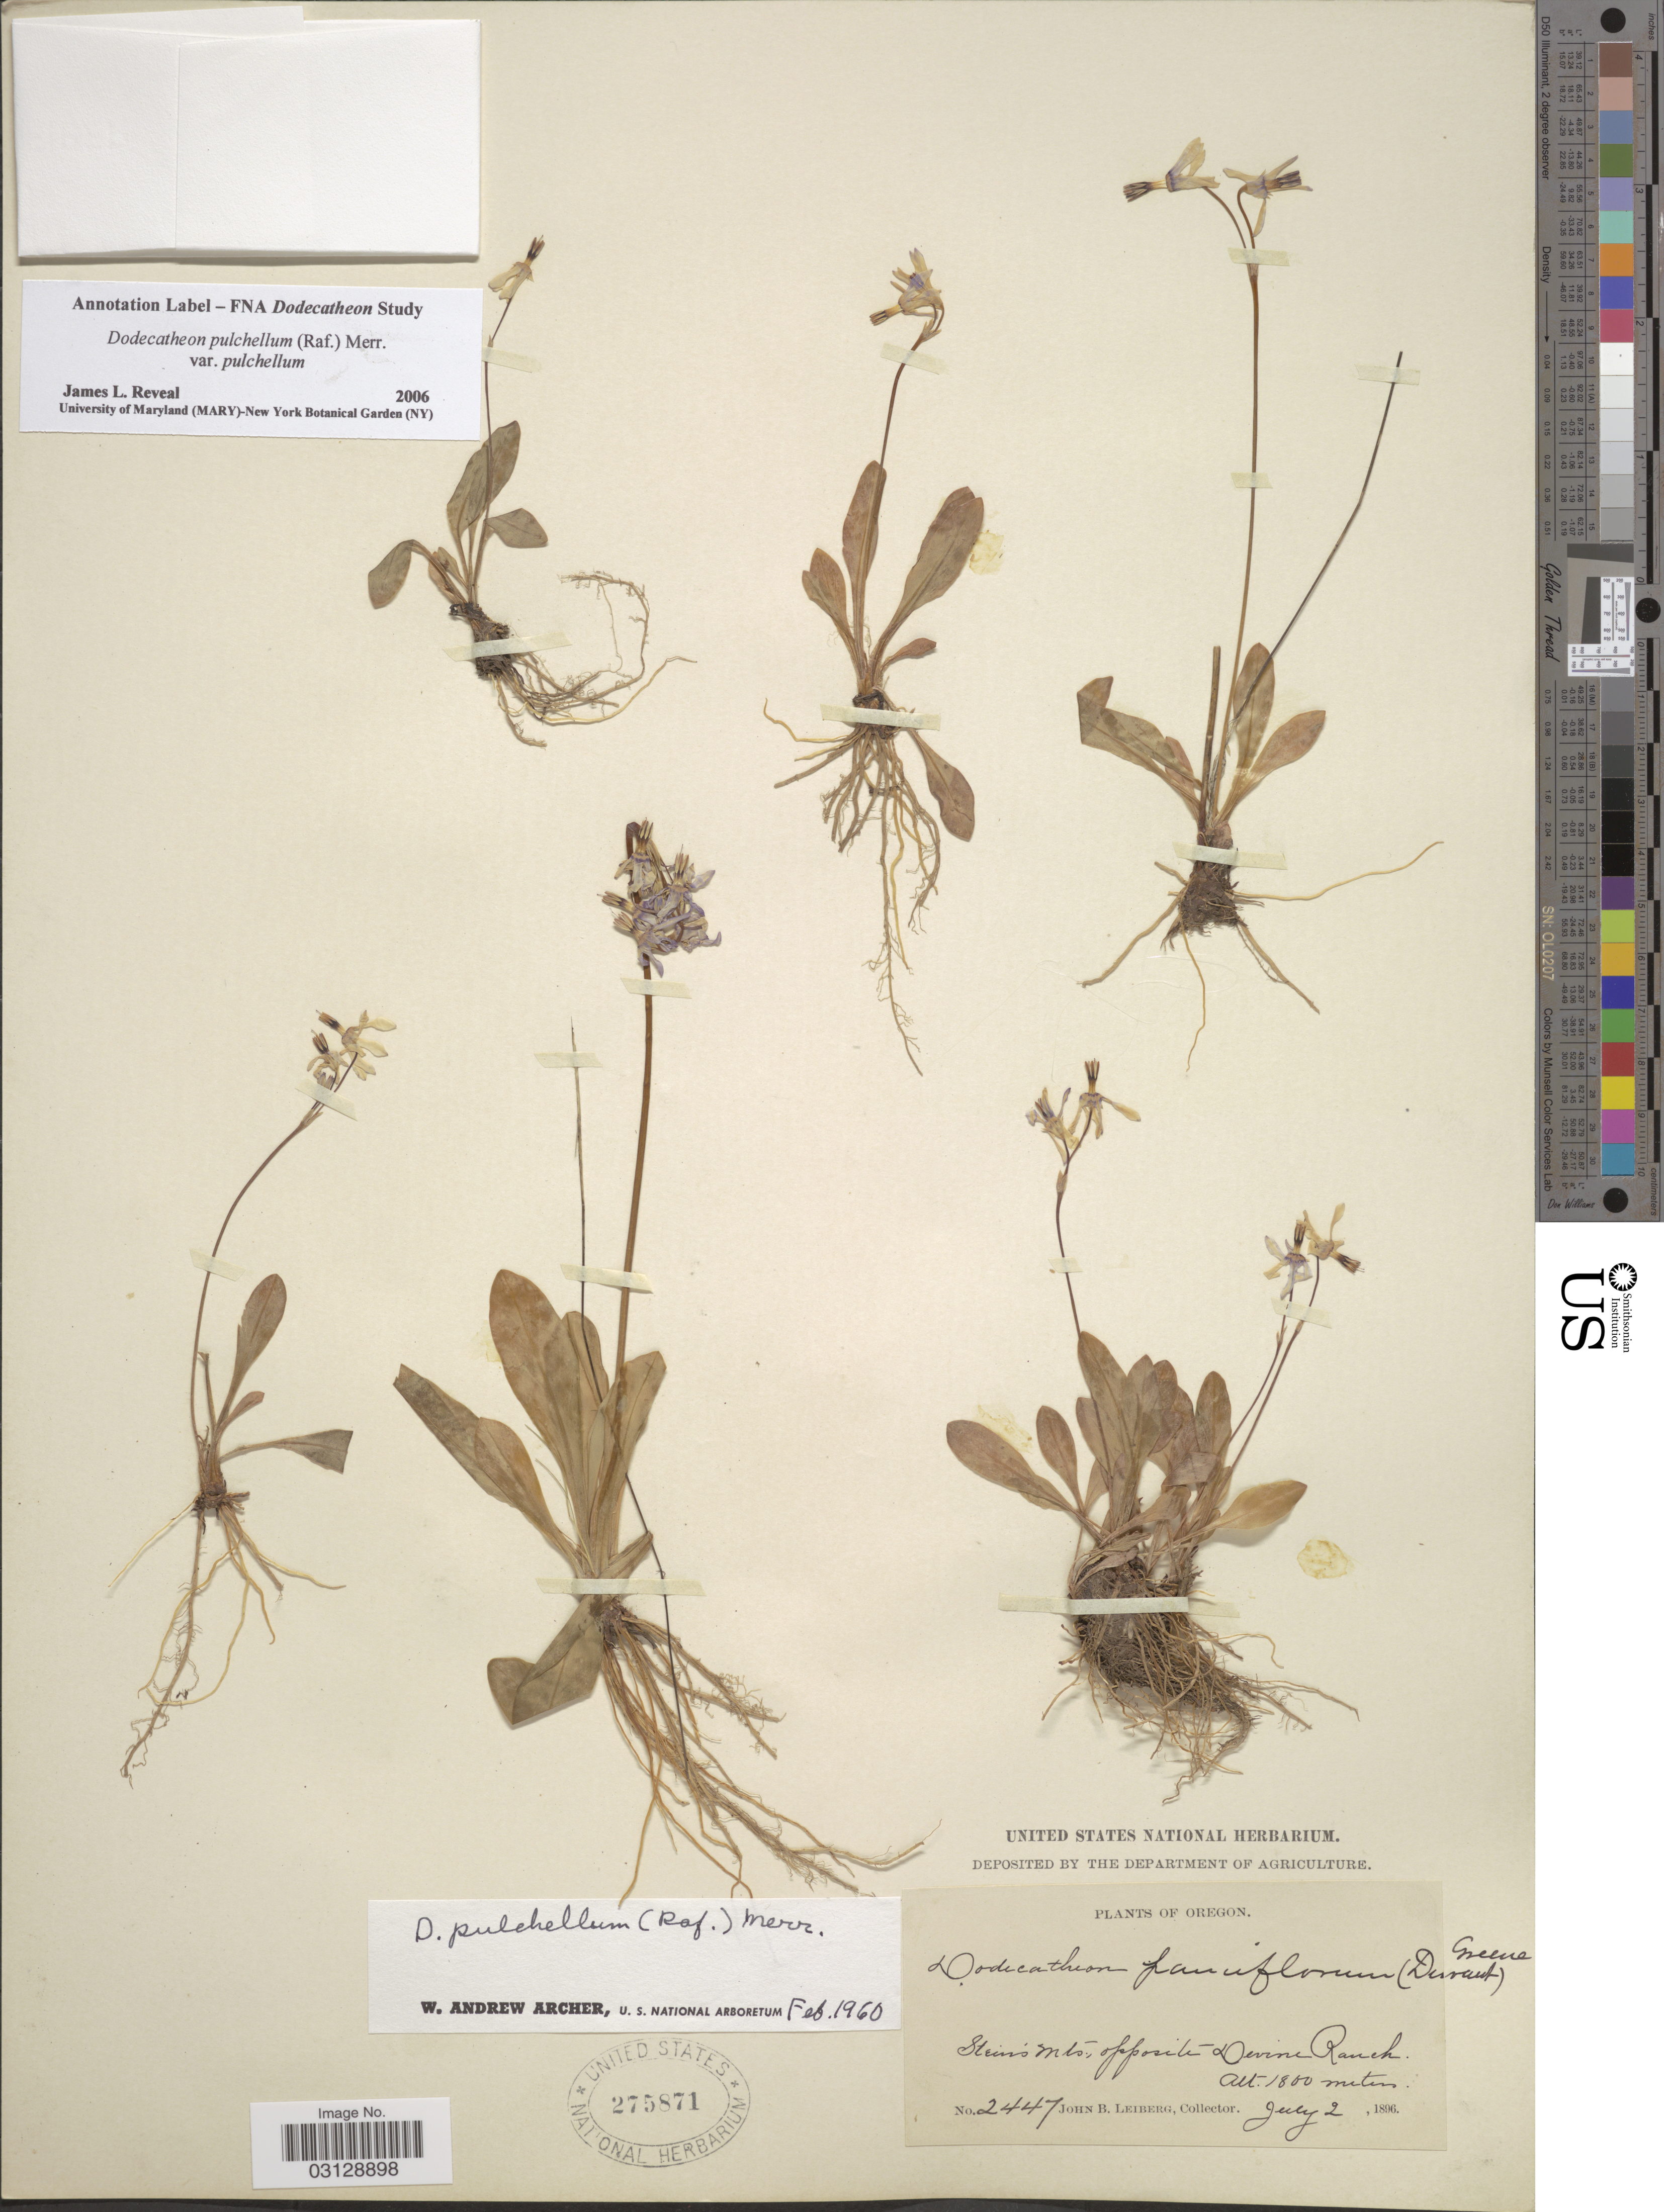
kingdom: Plantae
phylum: Tracheophyta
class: Magnoliopsida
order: Ericales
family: Primulaceae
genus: Dodecatheon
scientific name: Dodecatheon pulchellum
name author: (Raf.) Merr.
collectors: J. B. Leiberg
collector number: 2447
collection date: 1896-07-02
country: United States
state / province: Oregon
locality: Stein's Mts., opposite Devine Ranch.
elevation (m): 1800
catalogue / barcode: US 275871